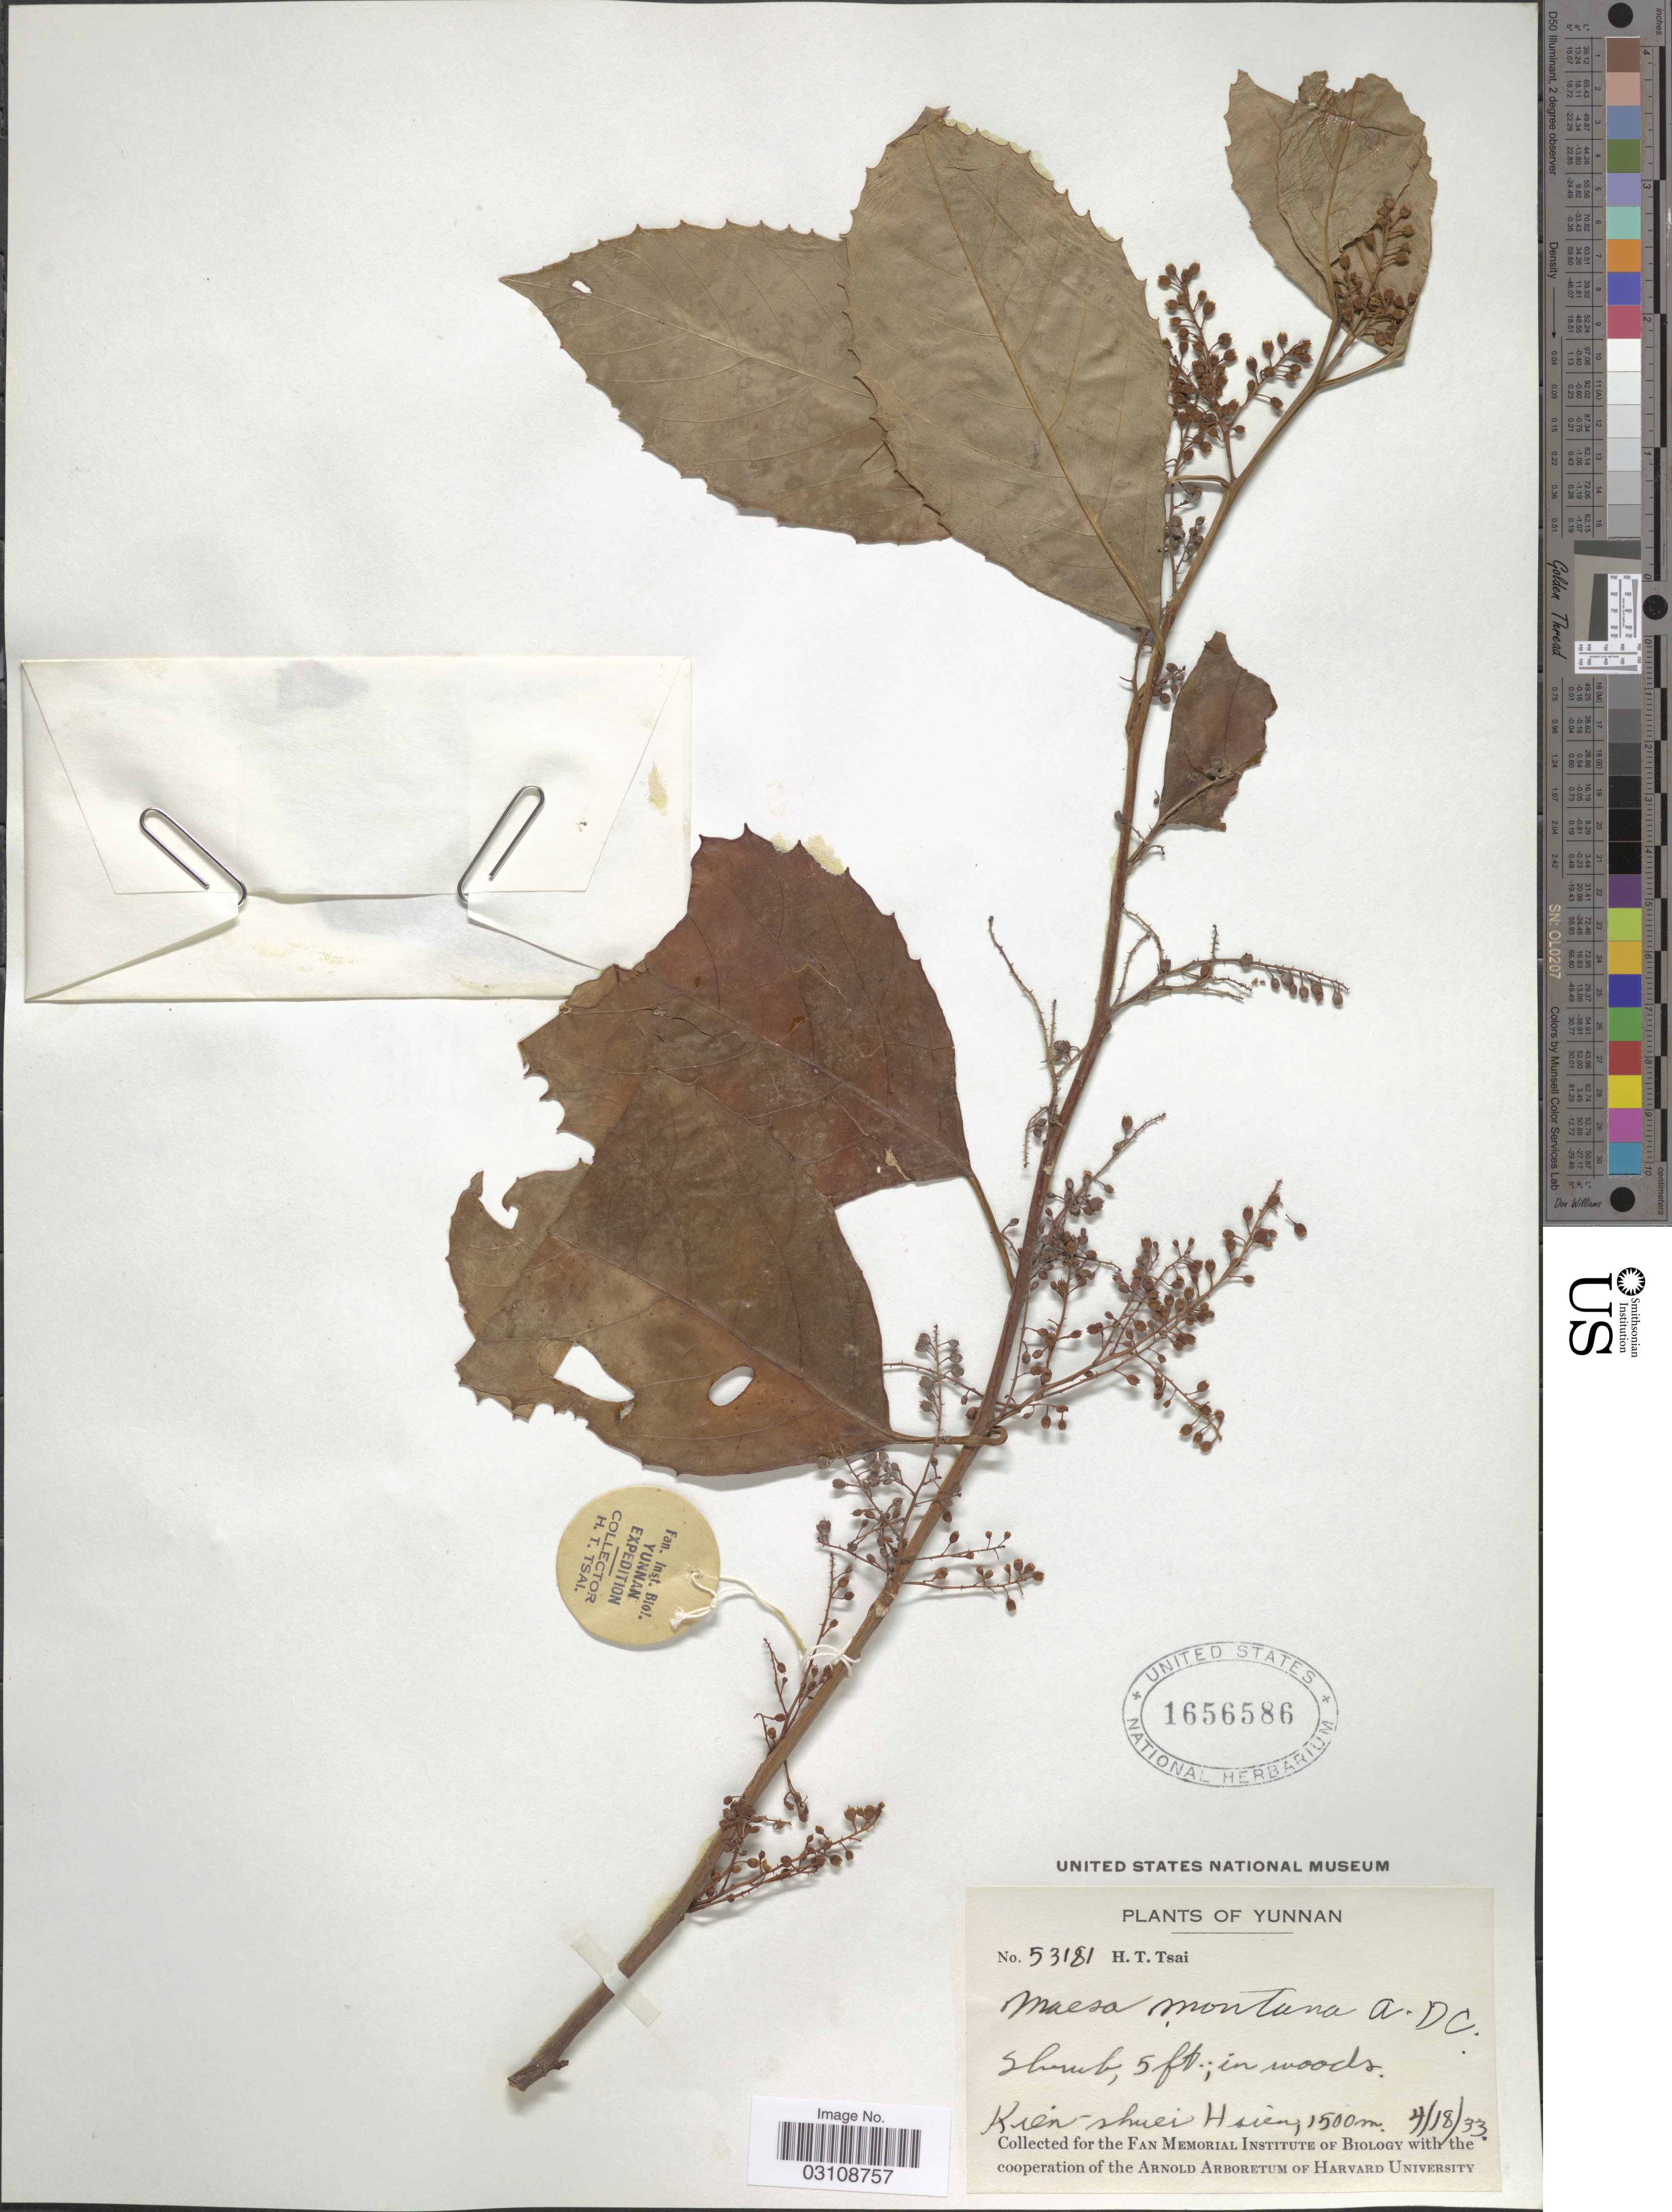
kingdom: Plantae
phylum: Tracheophyta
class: Magnoliopsida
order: Ericales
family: Primulaceae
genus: Maesa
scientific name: Maesa montana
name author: A. DC.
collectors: H. Tsai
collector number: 53181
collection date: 1933-04-18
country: China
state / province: Yunnan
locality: Kien-shuei Hsien.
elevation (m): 1500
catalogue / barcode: US 1656586